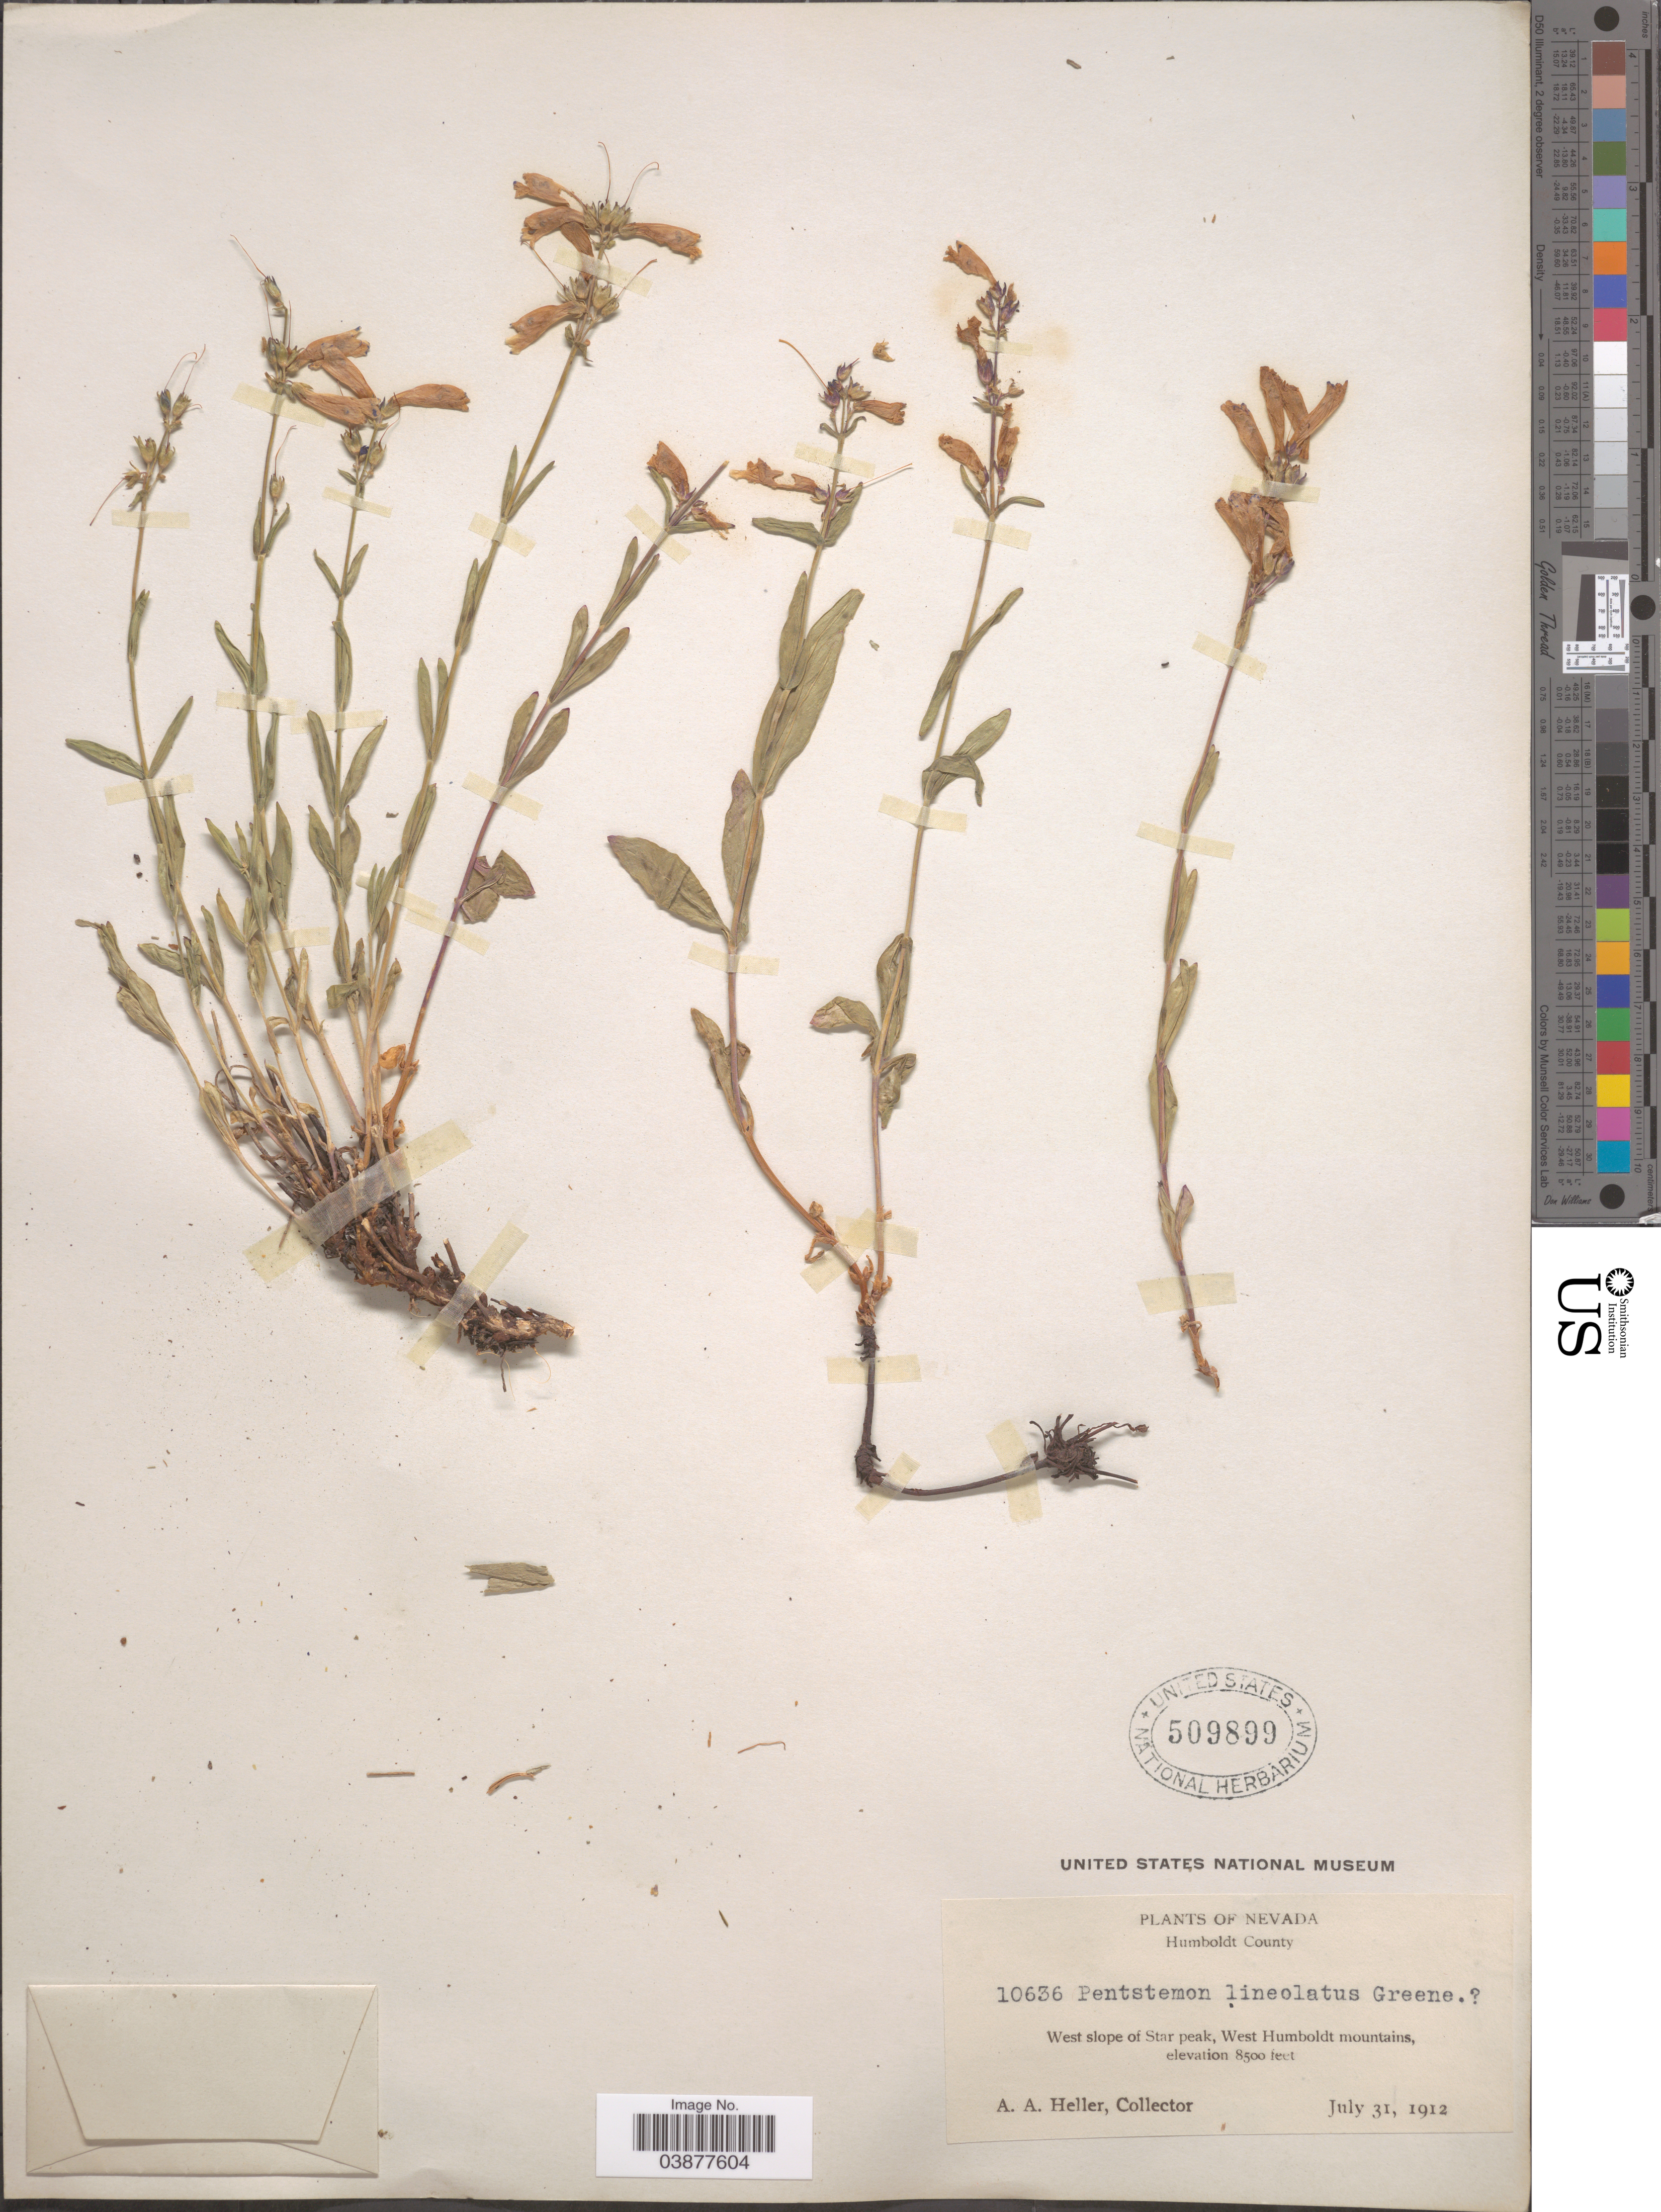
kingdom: Plantae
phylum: Tracheophyta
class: Magnoliopsida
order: Lamiales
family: Plantaginaceae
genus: Penstemon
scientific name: Penstemon radicosus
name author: A. Nelson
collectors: A. A. Heller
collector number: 10636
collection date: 1912-07-31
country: United States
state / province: Nevada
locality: Humboldt County. West slope of Star peak, West Humboldt mountains.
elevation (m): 2591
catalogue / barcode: US 509899